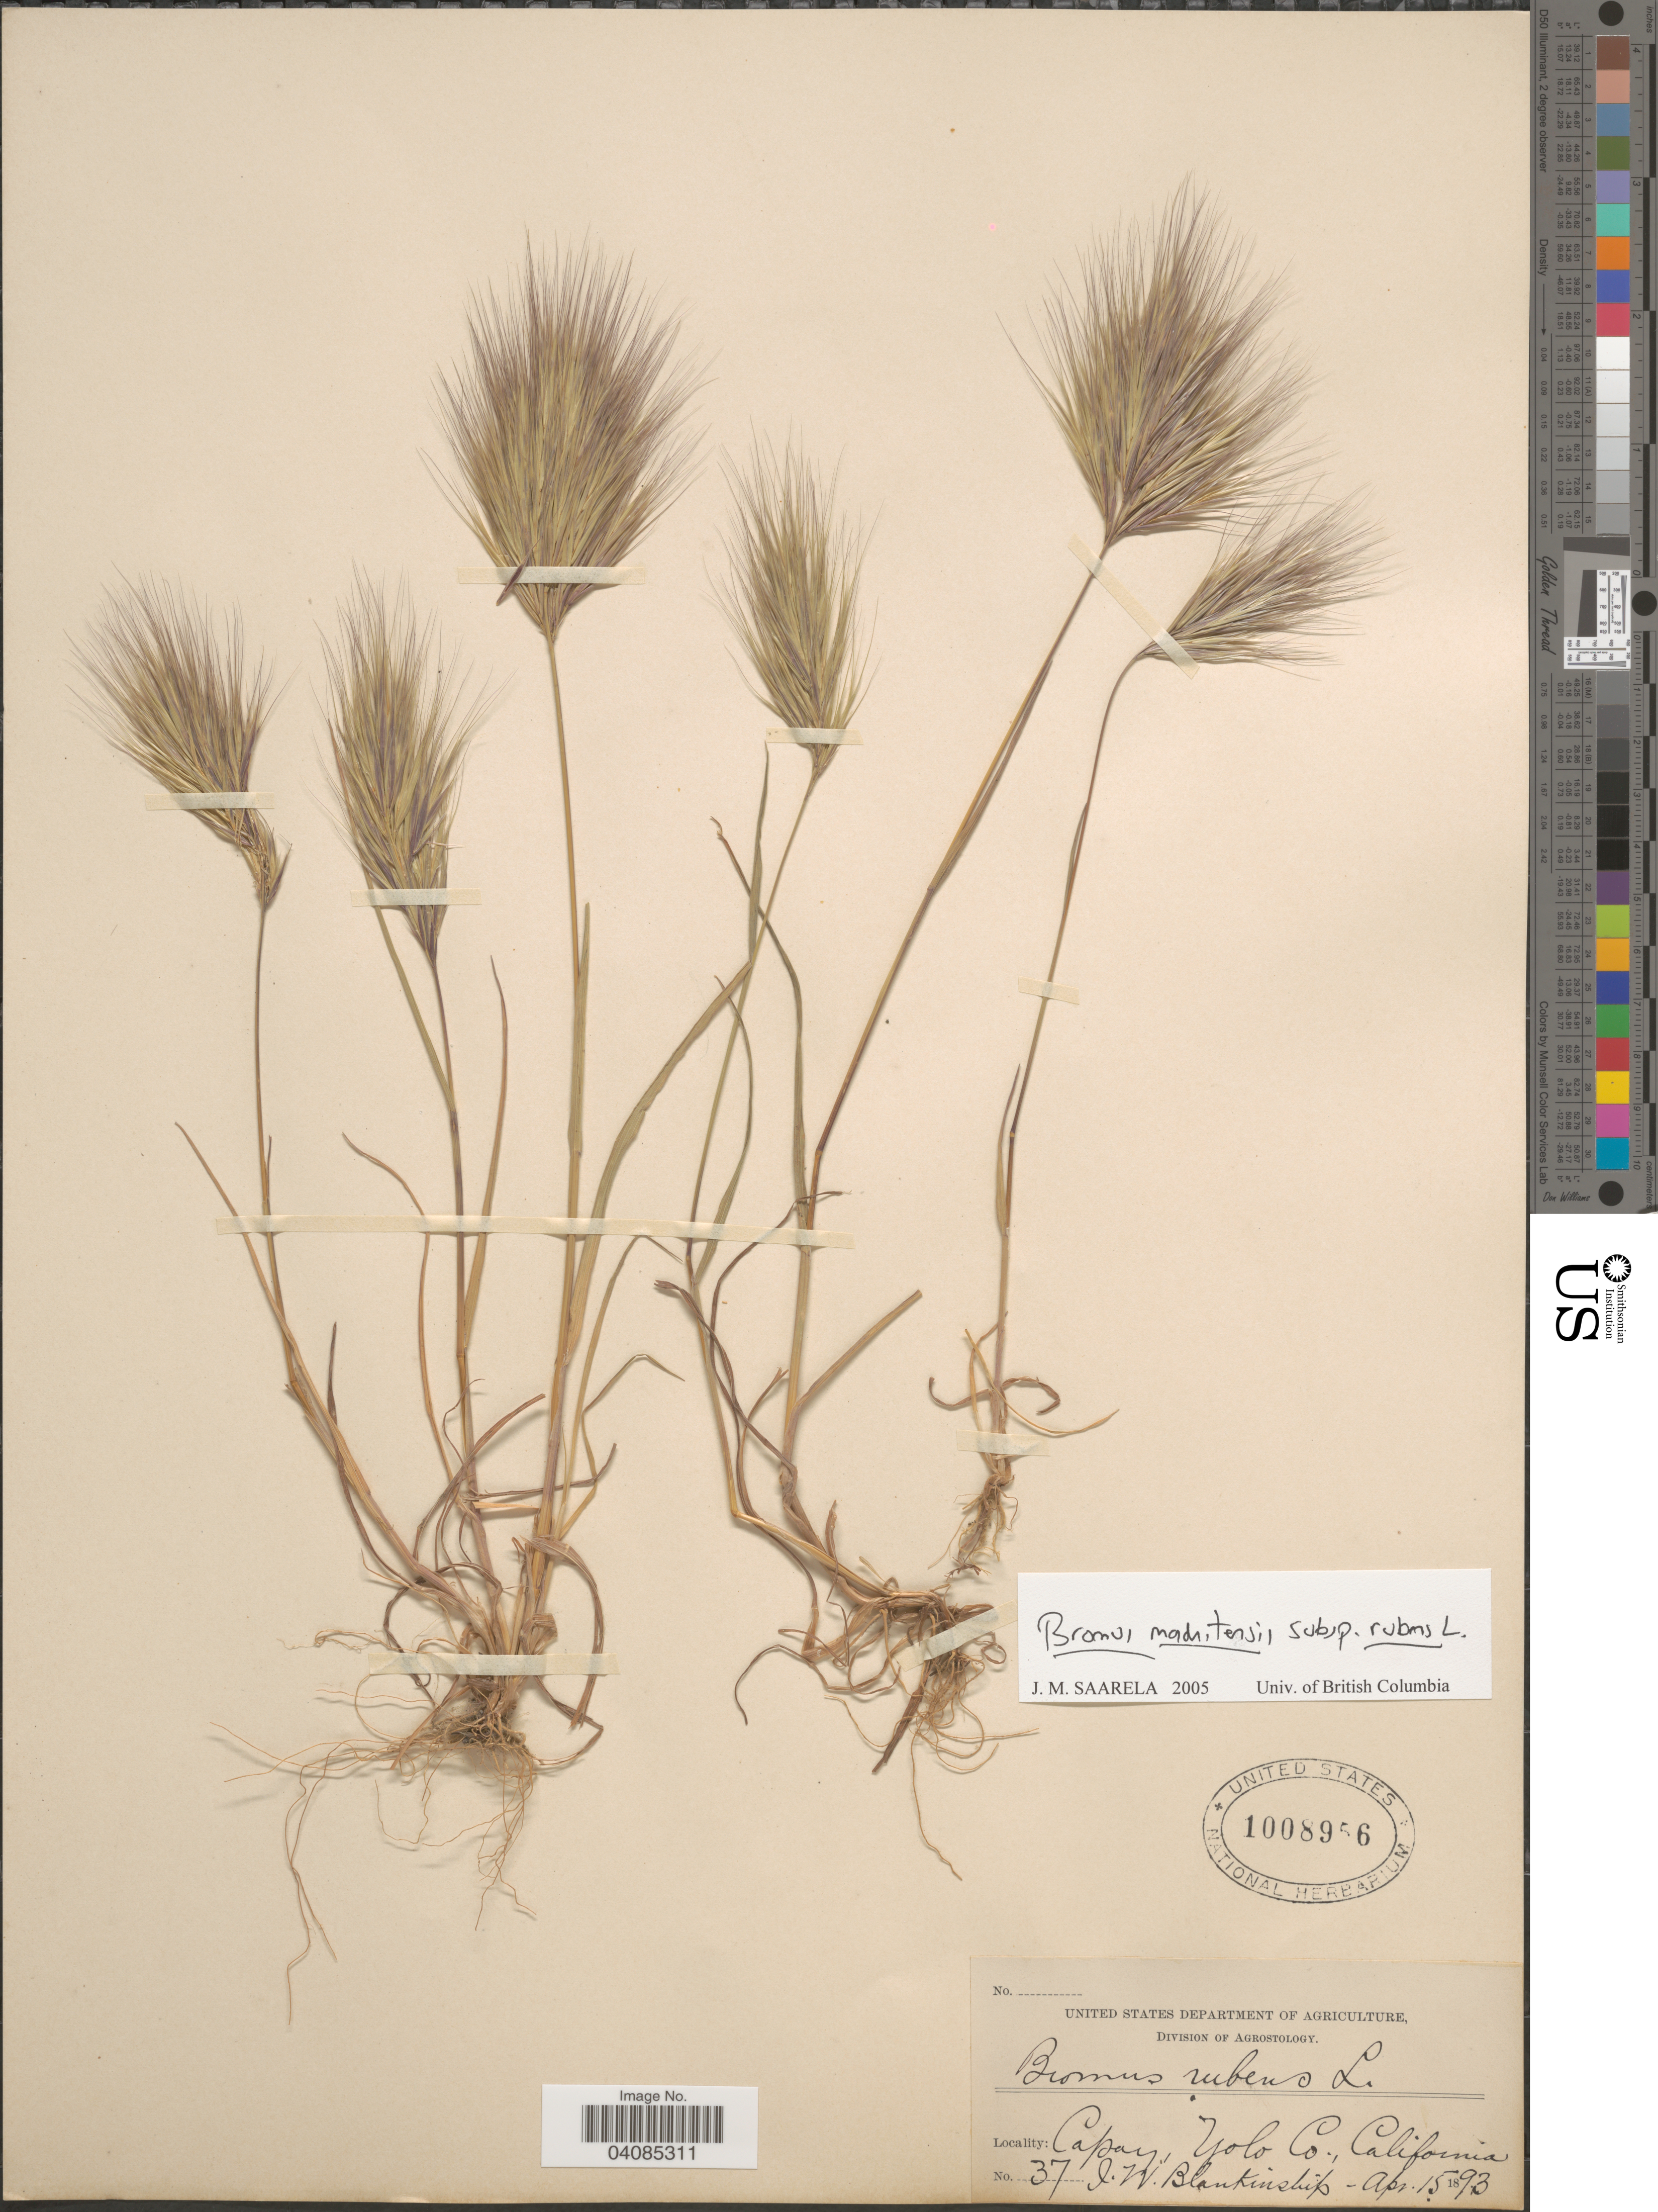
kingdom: Plantae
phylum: Tracheophyta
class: Liliopsida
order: Poales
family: Poaceae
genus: Bromus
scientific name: Bromus rubens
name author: L.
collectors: J. W. Blankinship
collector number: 37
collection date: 1893-04-15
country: United States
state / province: California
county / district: Yolo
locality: Capay, Yolo Co.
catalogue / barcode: US 1008956